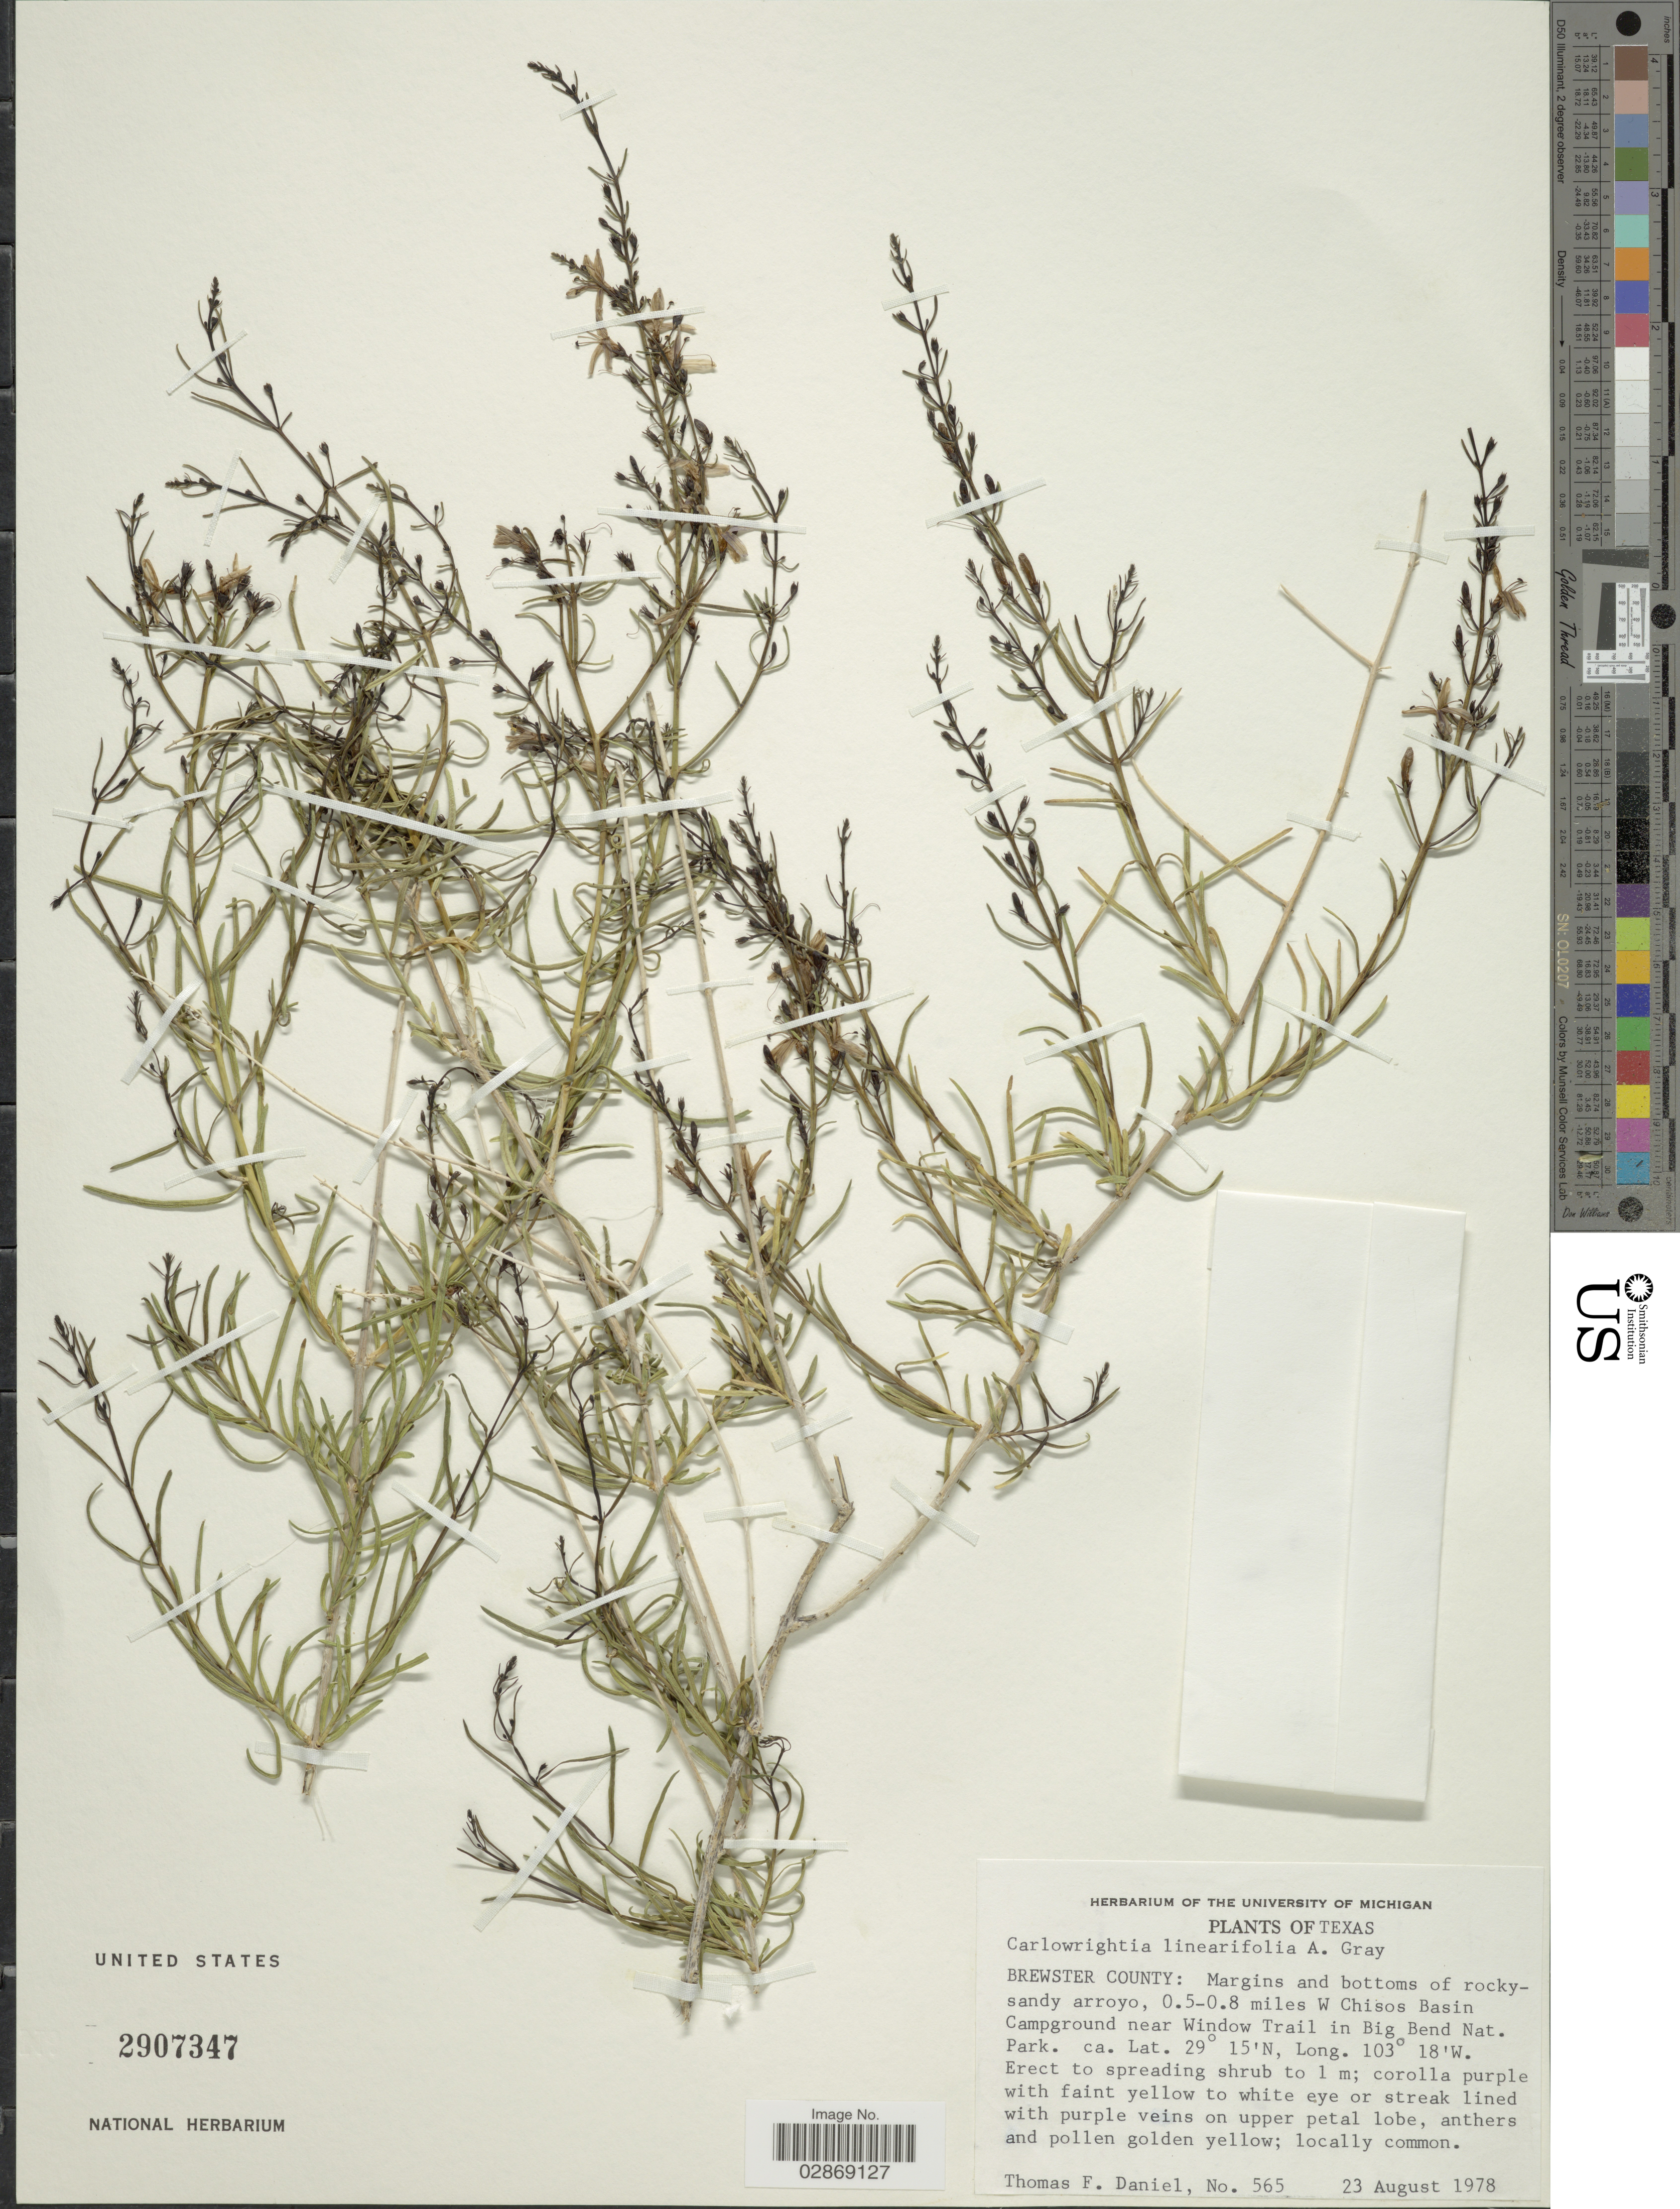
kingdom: Plantae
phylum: Tracheophyta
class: Magnoliopsida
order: Lamiales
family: Acanthaceae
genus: Carlowrightia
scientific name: Carlowrightia linearifolia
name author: (Torr.) A. Gray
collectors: T. F. Daniel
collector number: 565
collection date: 1978-08-23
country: United States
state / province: Texas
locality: Brewster County: Margins and bottoms of rocky-sandy arroyo, 0.5-0.8 miles W Chisos Basin Campground near Window Trail in Big Bend Nat. Park.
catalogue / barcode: US 2907347